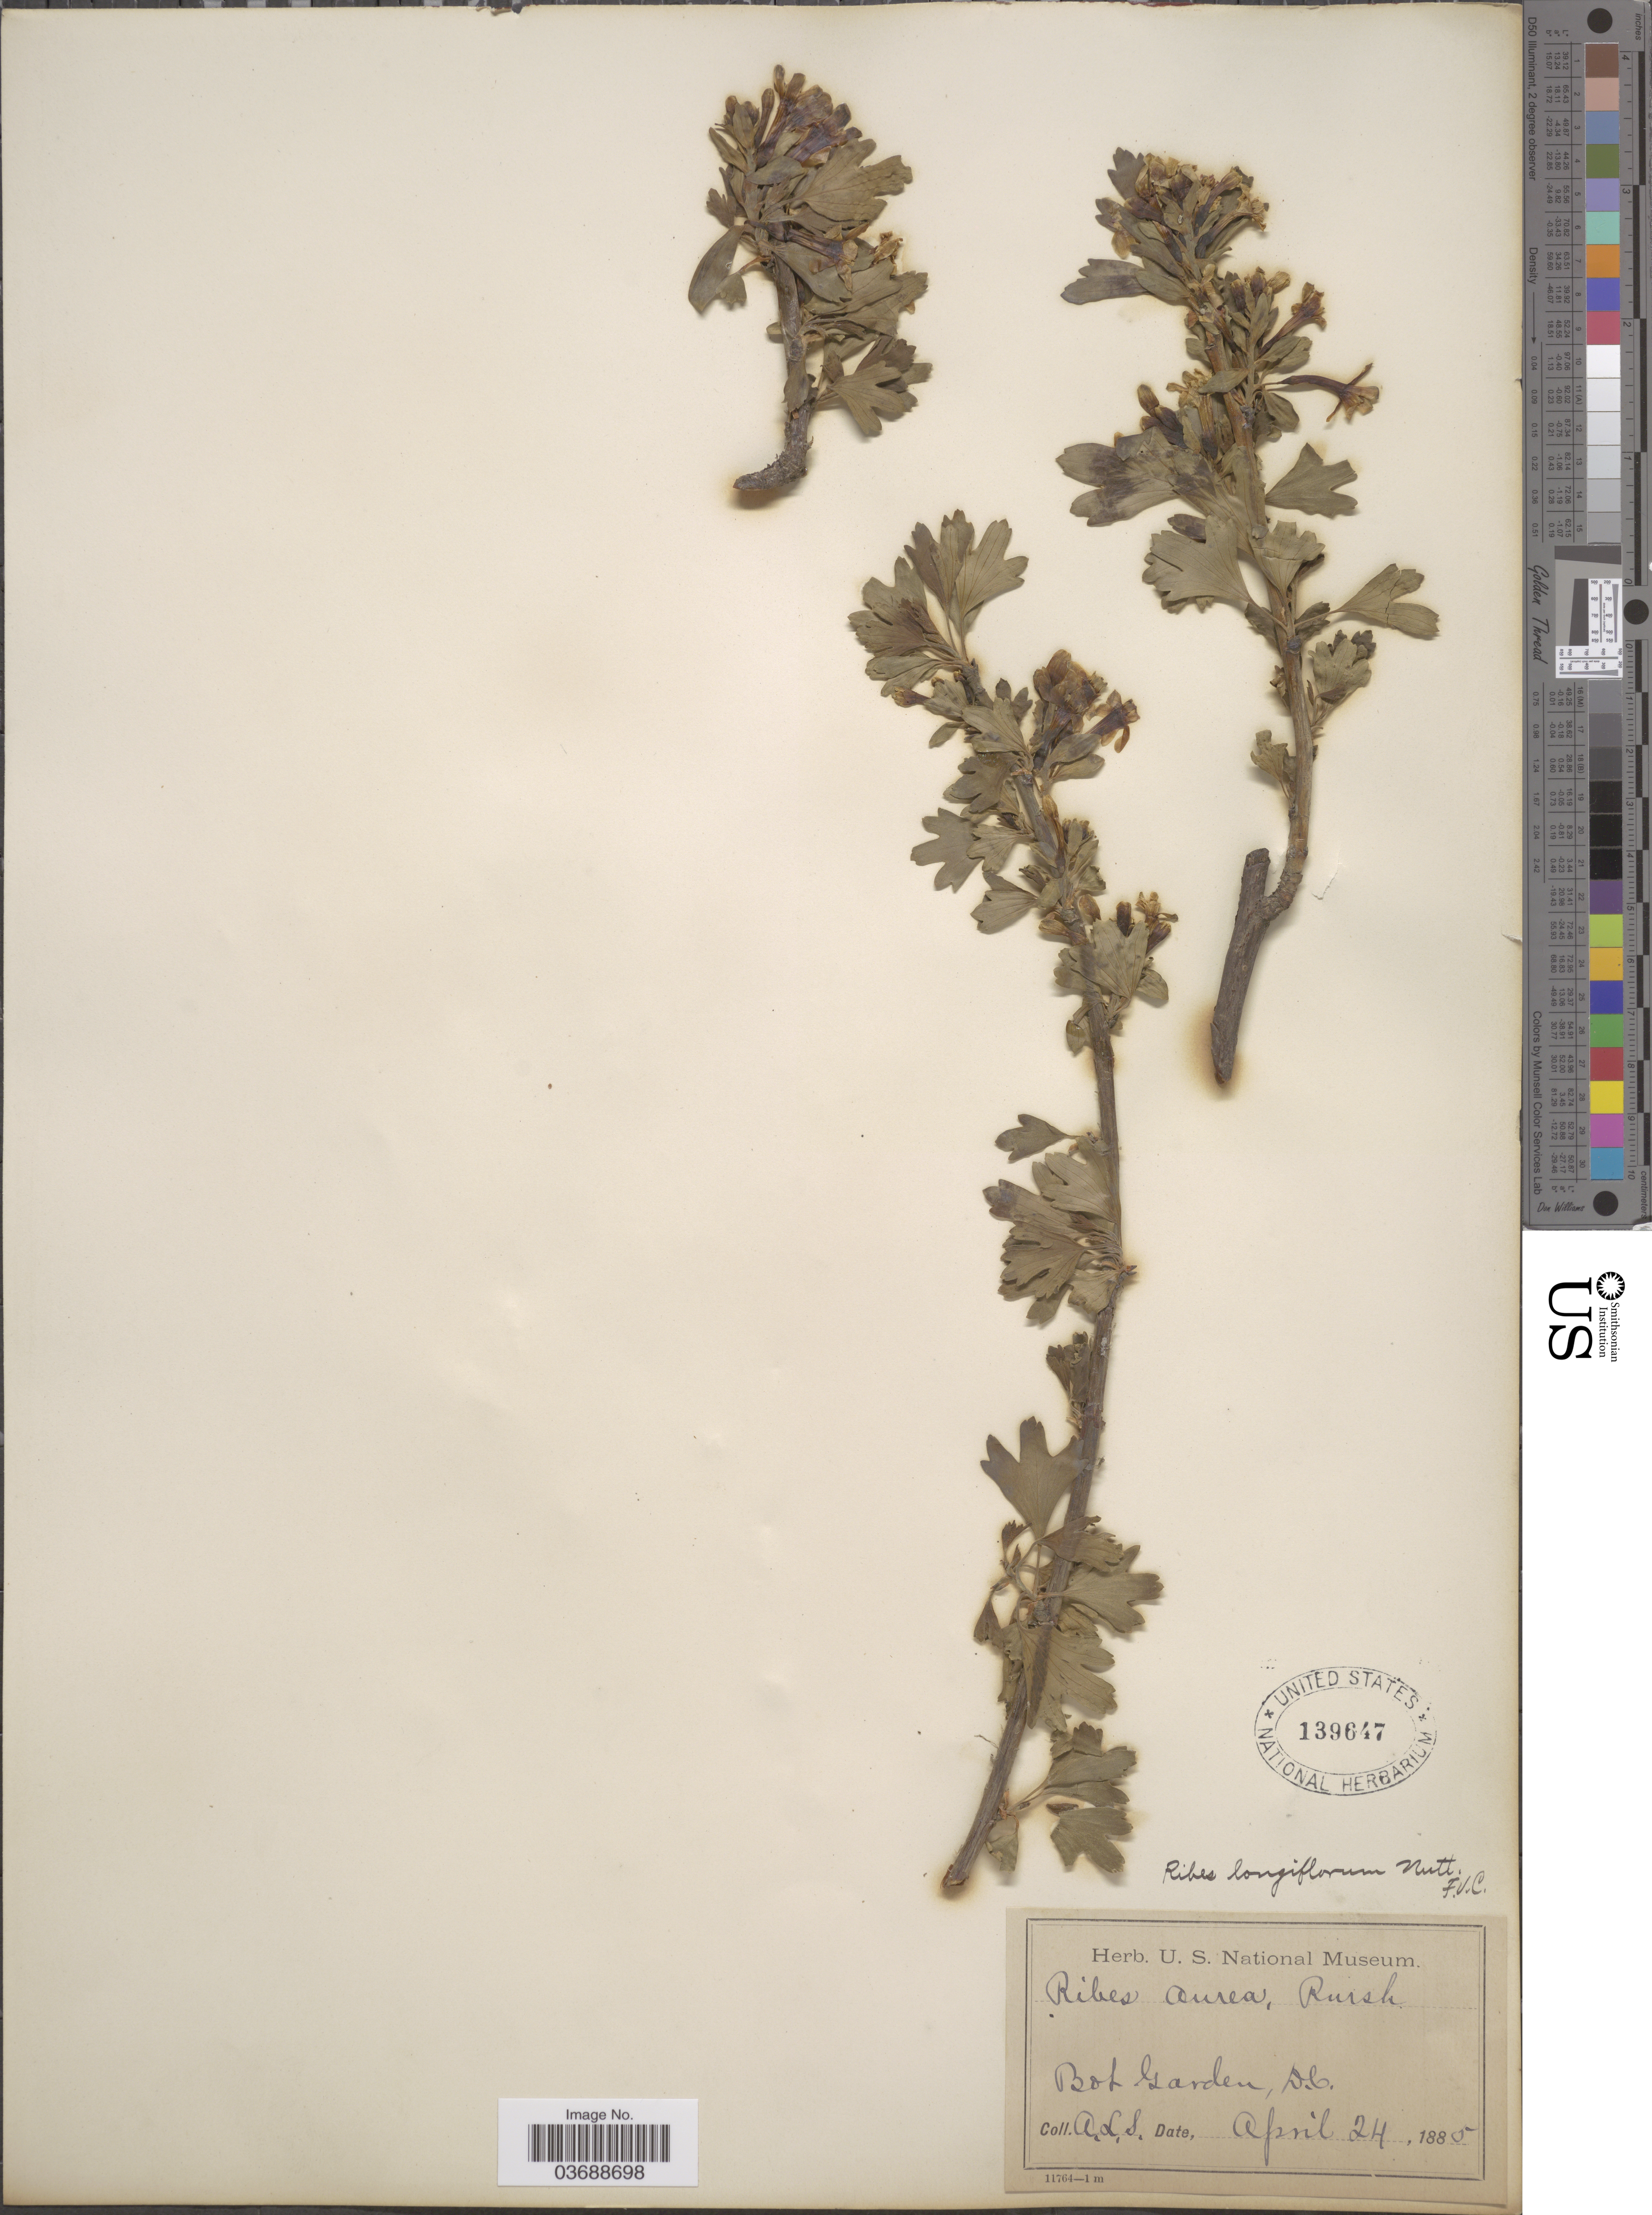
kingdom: Plantae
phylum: Tracheophyta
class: Magnoliopsida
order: Saxifragales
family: Grossulariaceae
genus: Ribes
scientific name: Ribes odoratum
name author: H.L. Wendl.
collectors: A. L. S.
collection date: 1885-04-24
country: United States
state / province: District of Columbia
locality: Bot Garden.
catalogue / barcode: US 139647